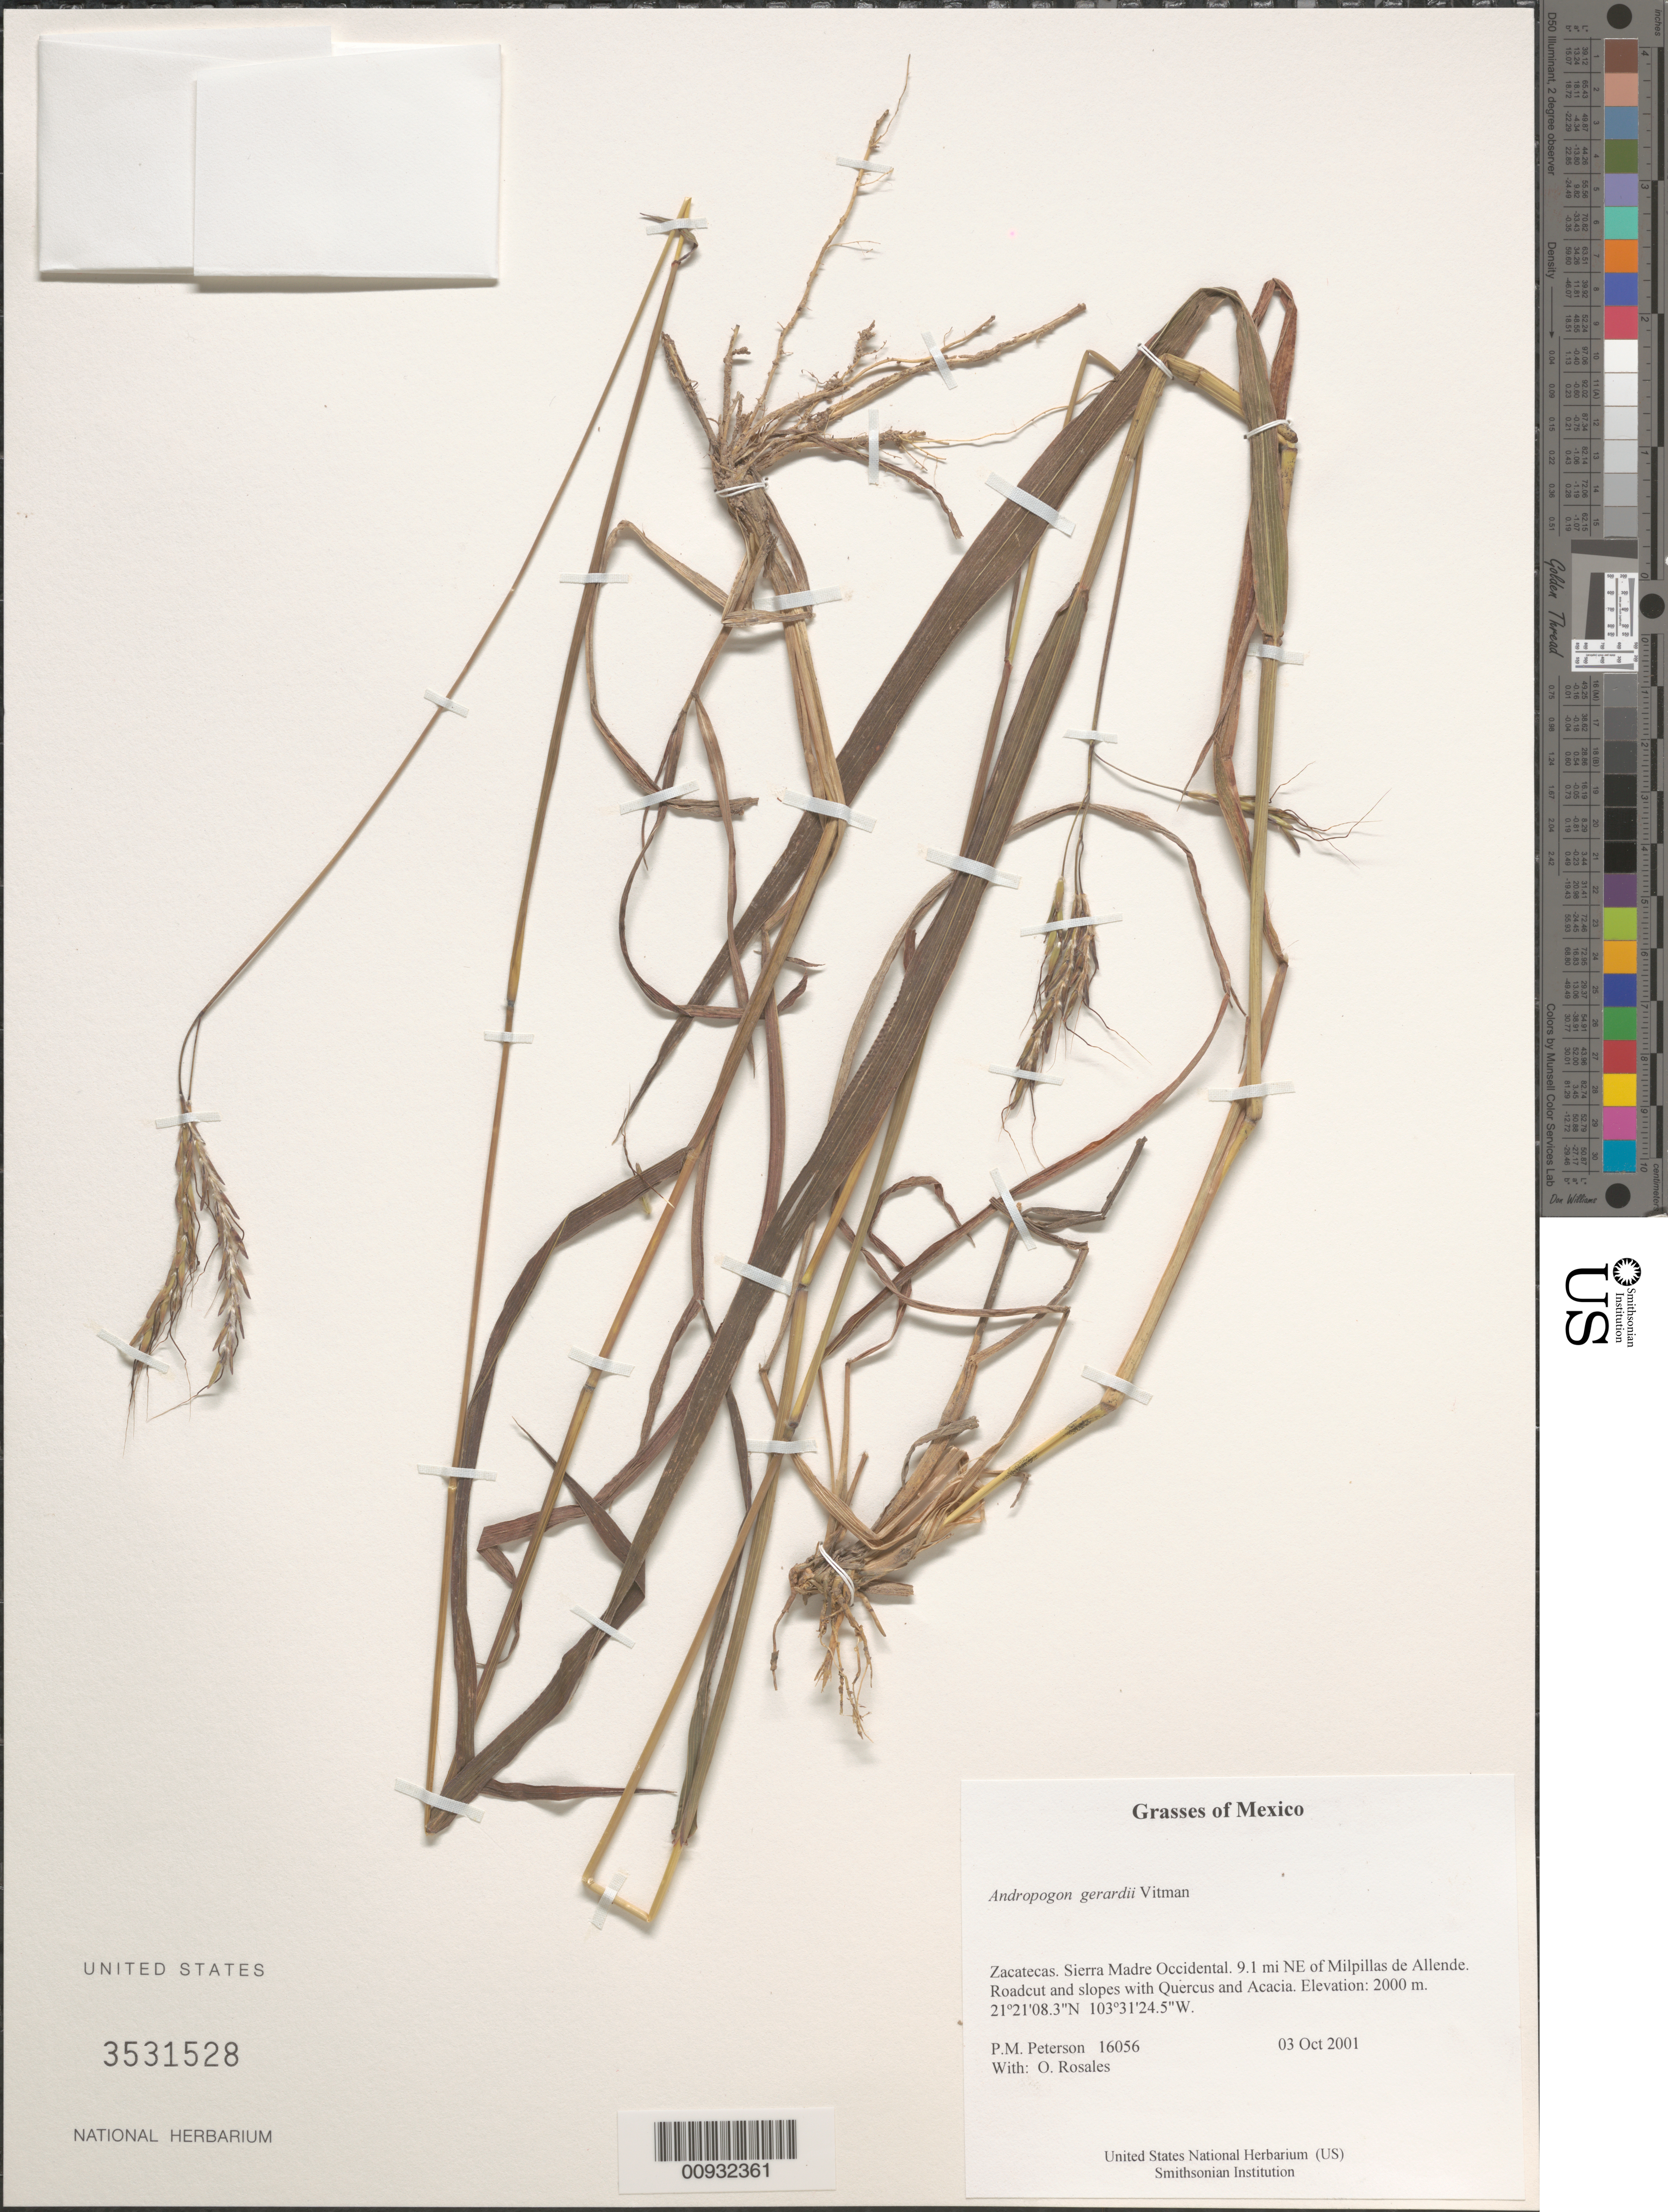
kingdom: Plantae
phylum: Tracheophyta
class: Liliopsida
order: Poales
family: Poaceae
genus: Andropogon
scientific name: Andropogon gerardii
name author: Vitman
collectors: P. M. Peterson & O. Rosales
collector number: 16056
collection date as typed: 03 Oct 2001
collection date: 2001-10-03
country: Mexico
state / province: Zacatecas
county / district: Sierra Madre Occidental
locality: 9.1 mi NE of Milpillas de Allende. Roadcut and slopes with Quercus and Acacia.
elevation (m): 2000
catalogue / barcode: US 3531528